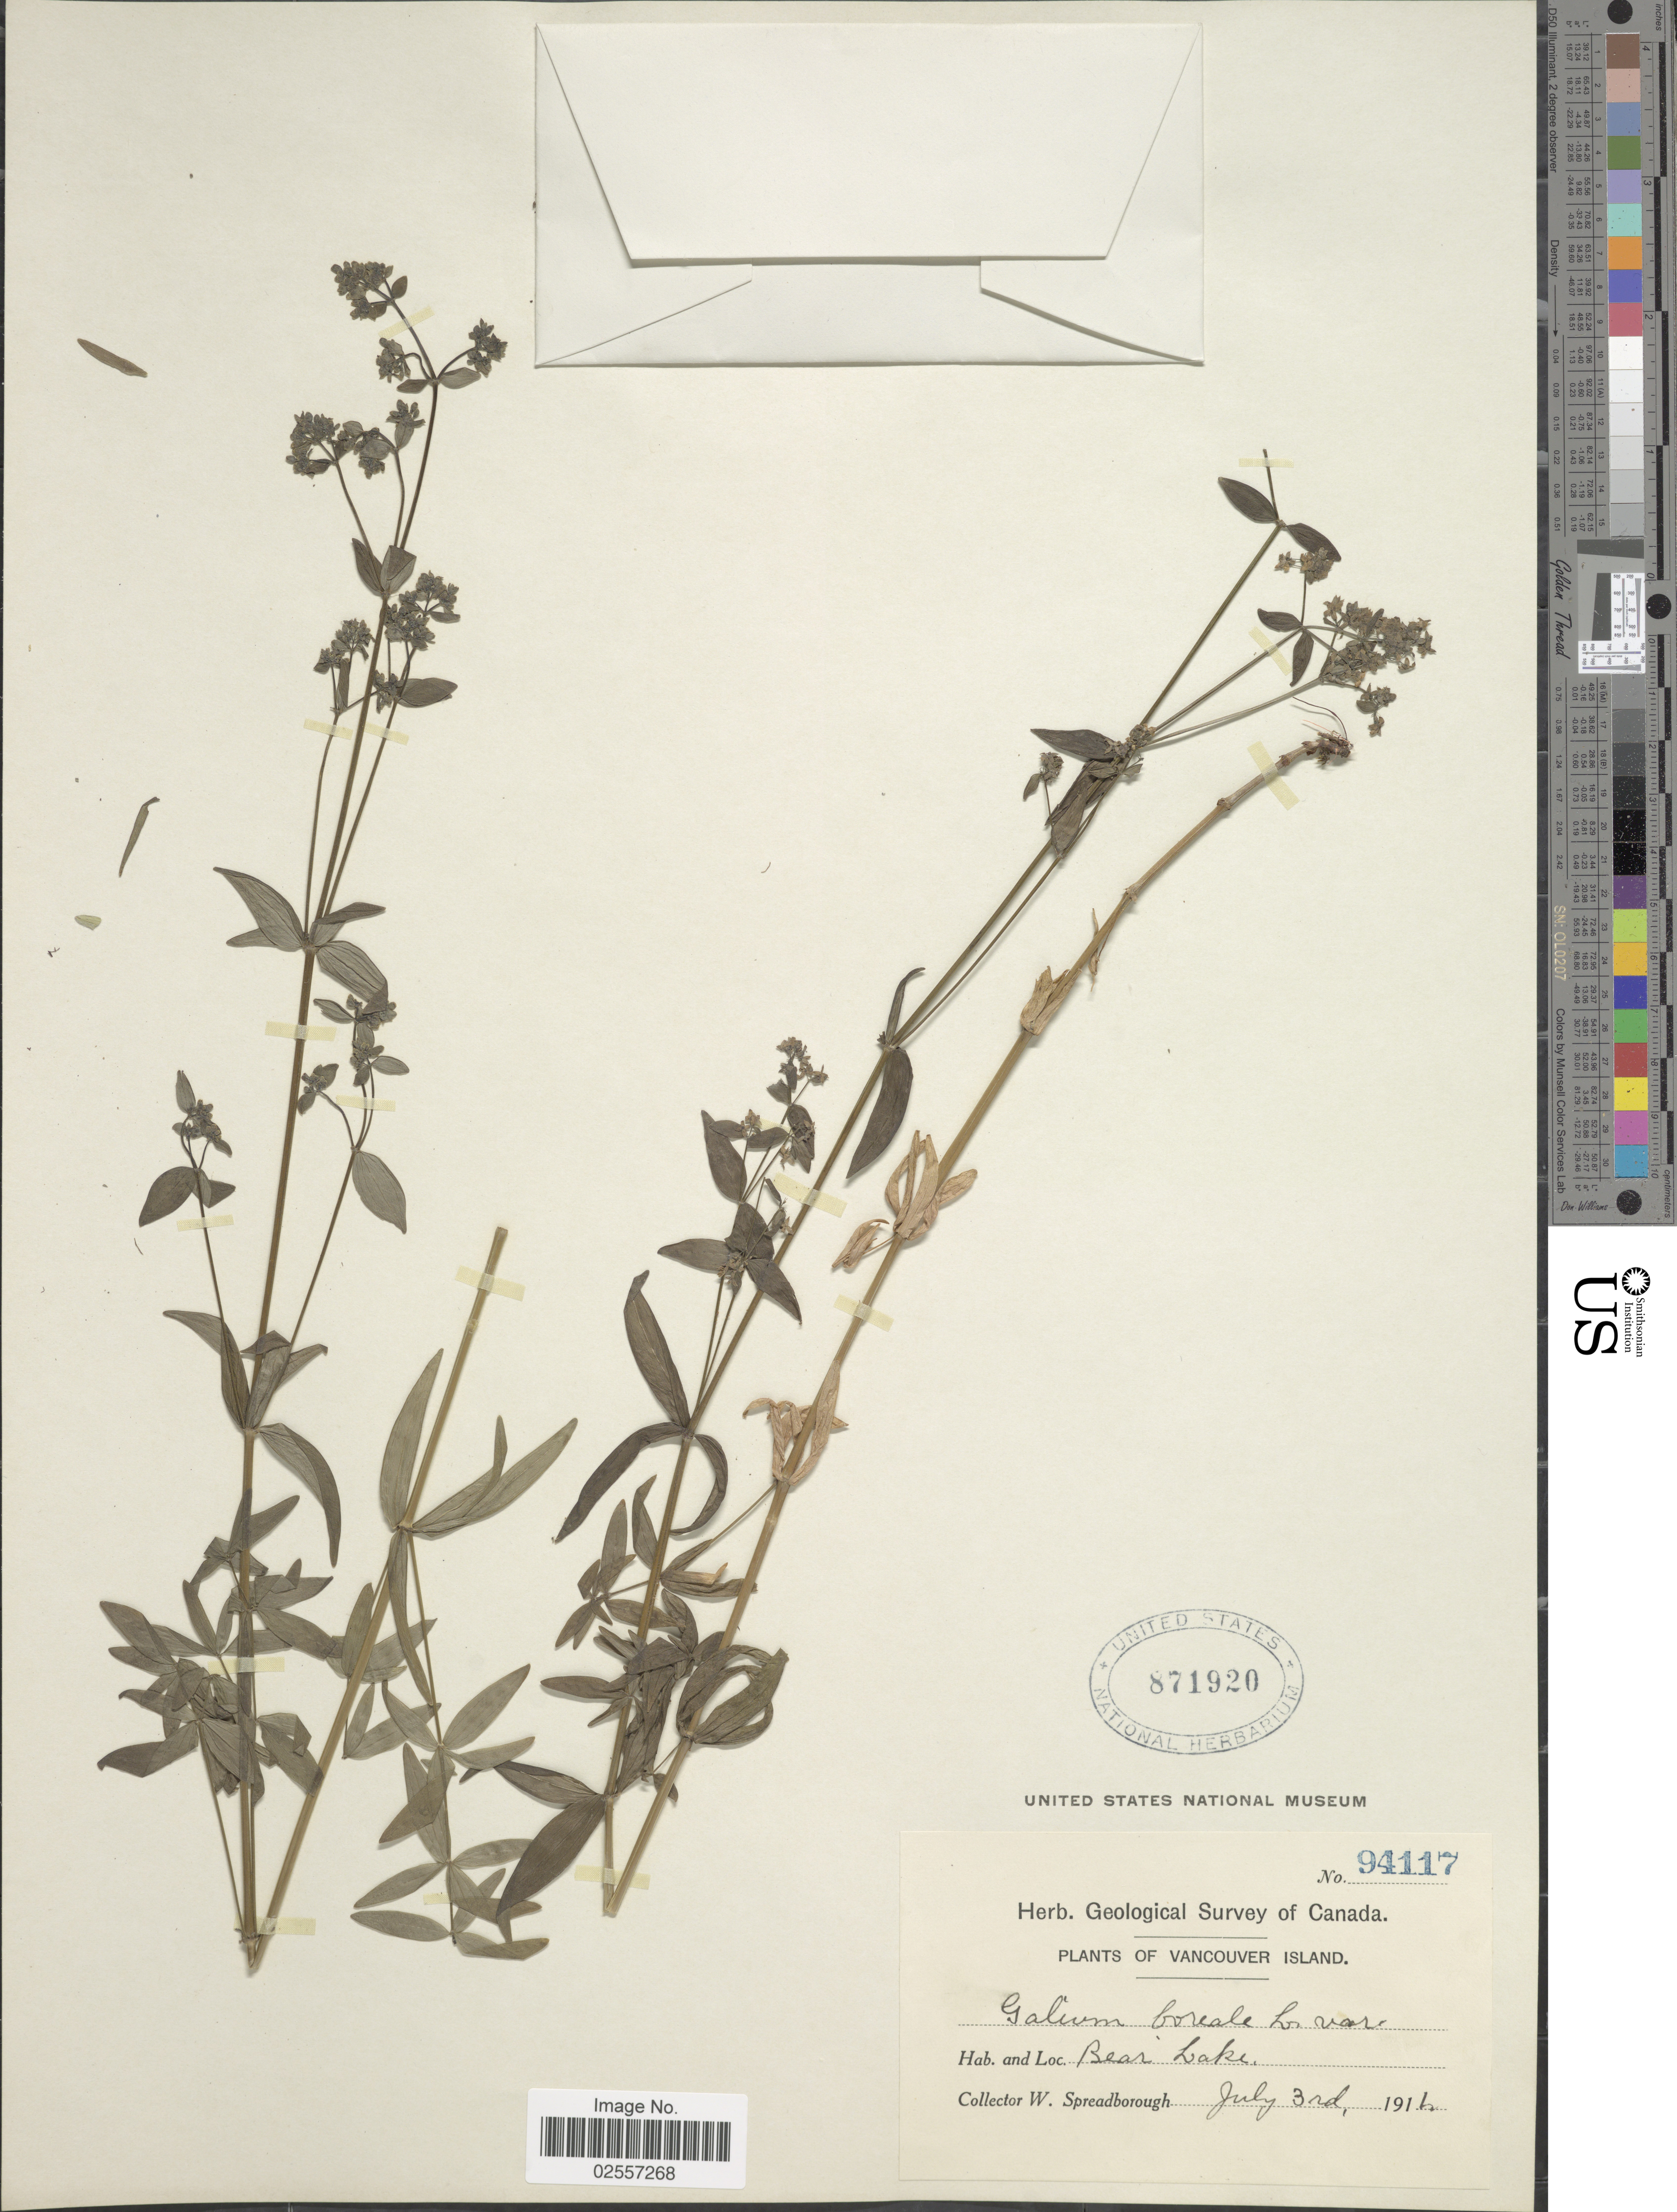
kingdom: Plantae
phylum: Tracheophyta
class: Magnoliopsida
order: Gentianales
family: Rubiaceae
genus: Galium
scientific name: Galium boreale L.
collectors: W. Spreadborough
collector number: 94117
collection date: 1911-07-03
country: Canada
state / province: British Columbia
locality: Vancouver Island. Bear Lake.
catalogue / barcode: US 871920